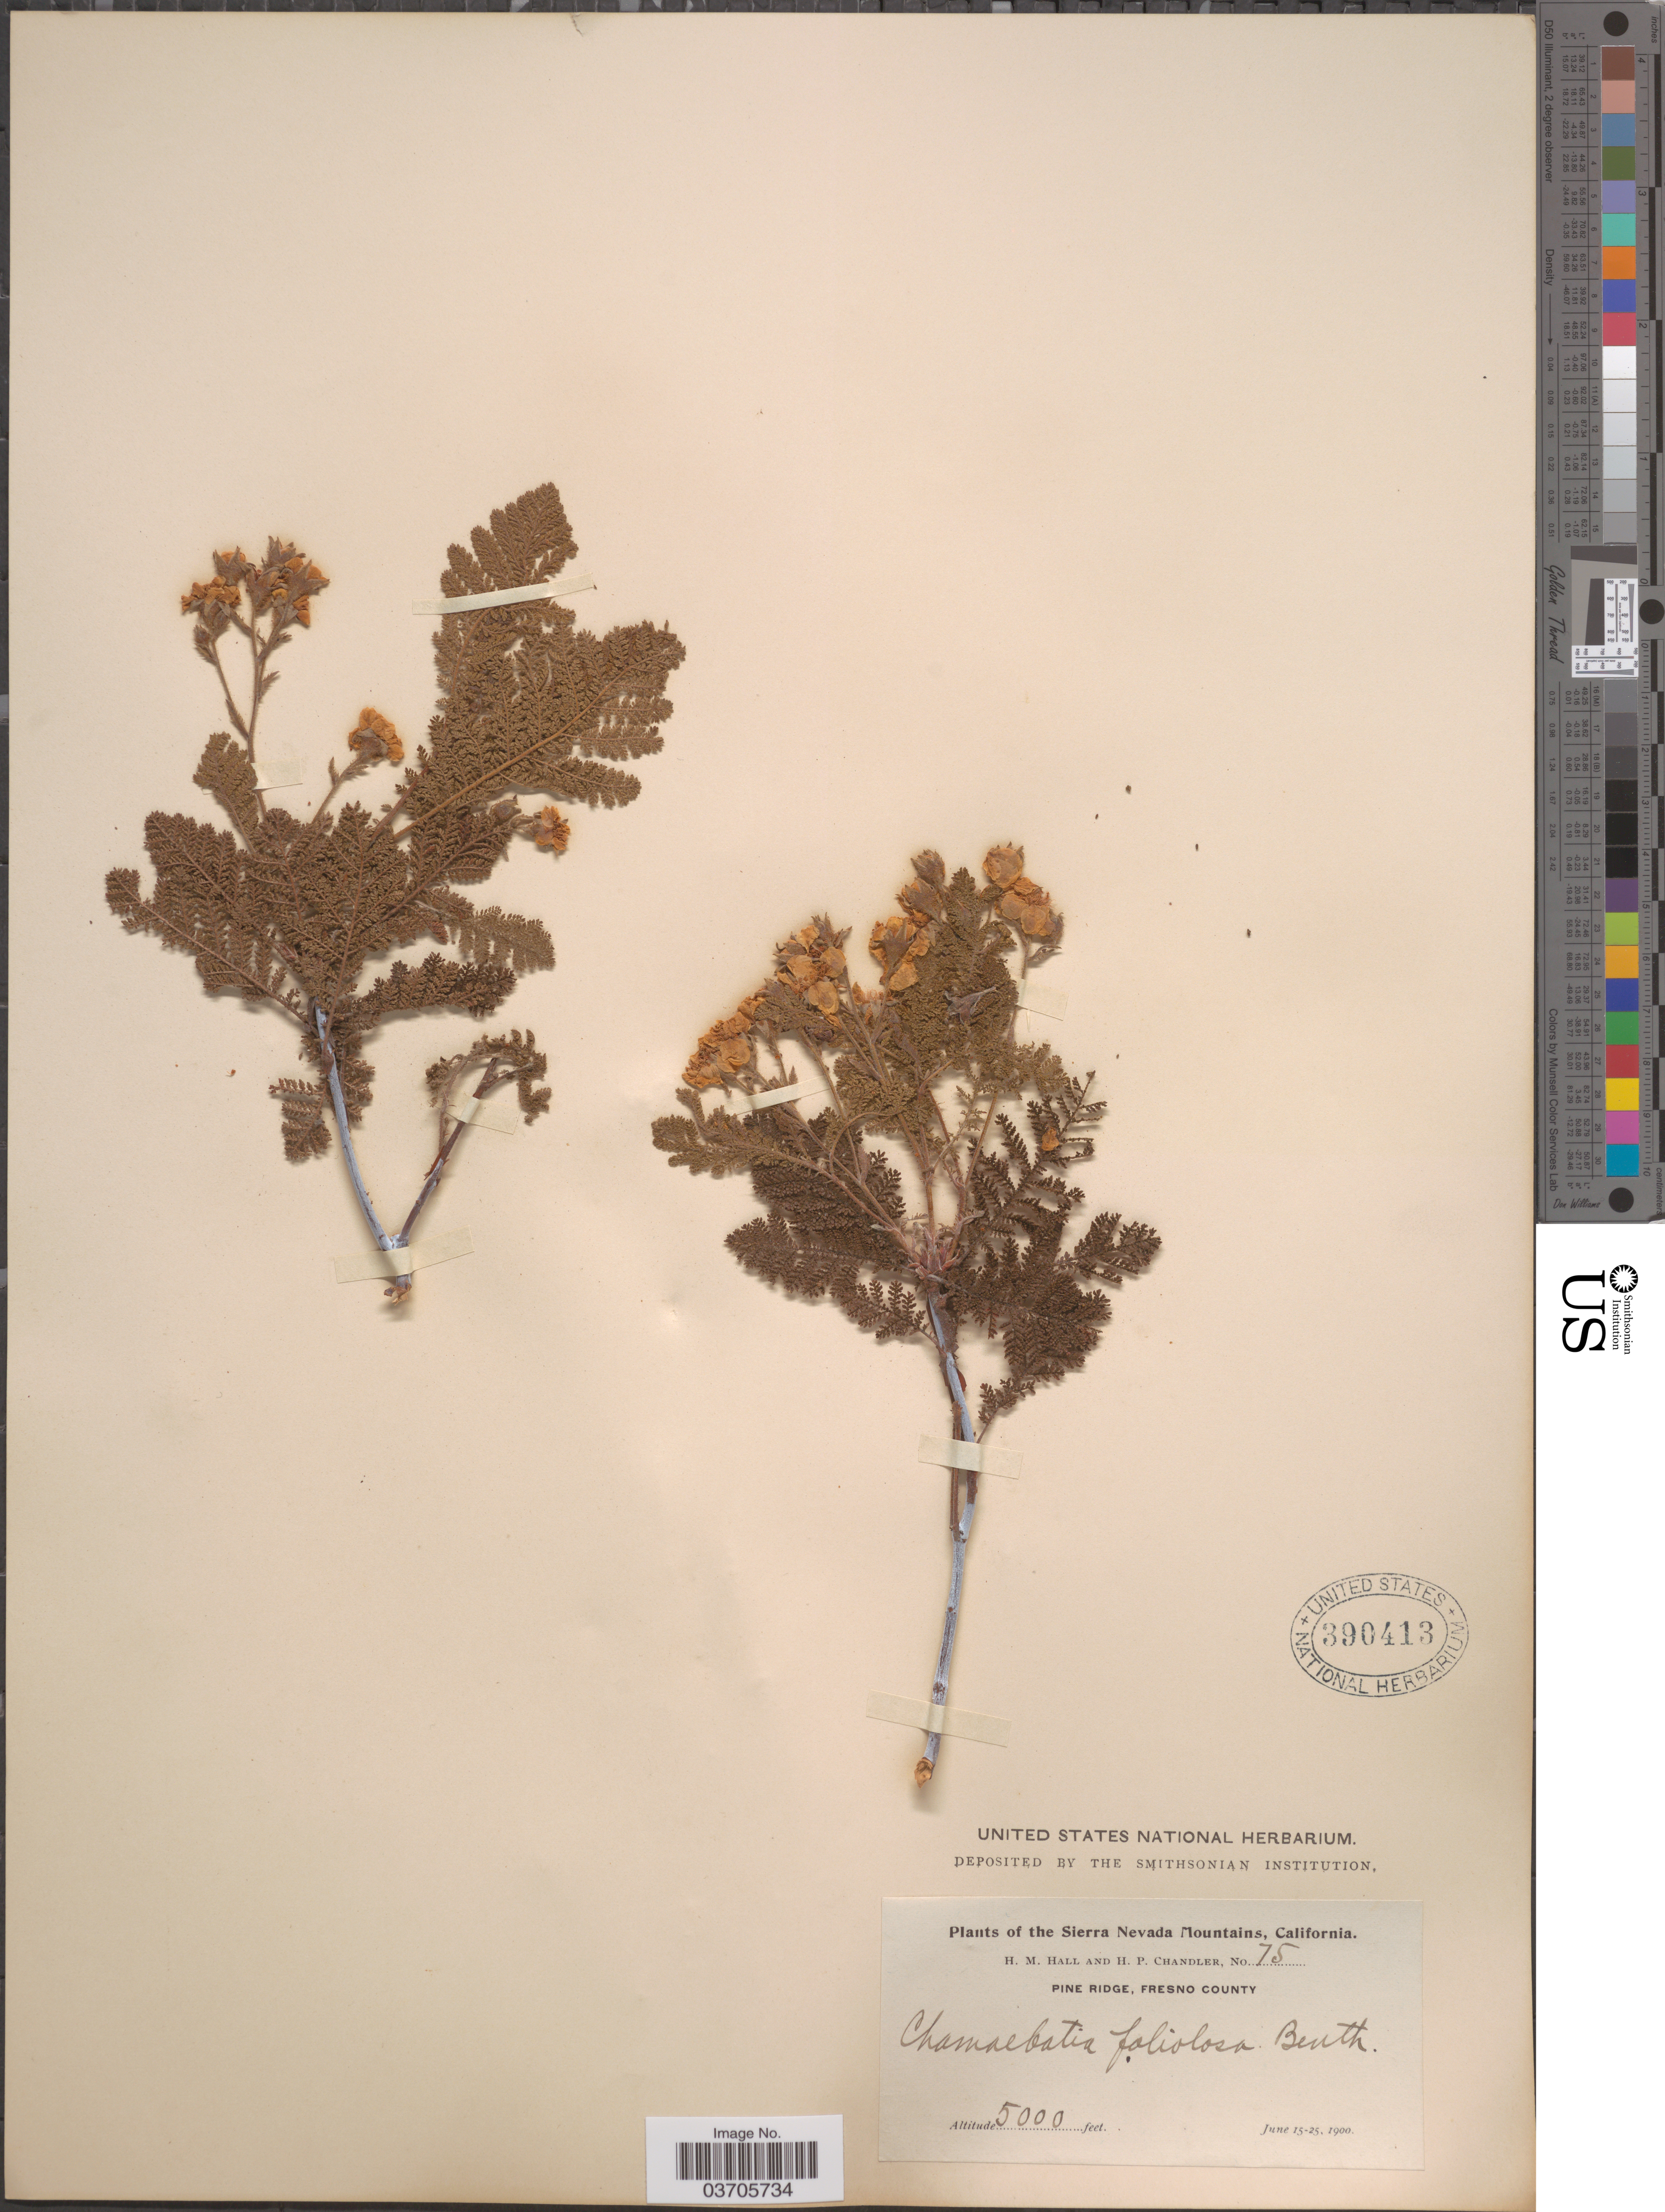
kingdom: Plantae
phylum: Tracheophyta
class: Magnoliopsida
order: Rosales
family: Rosaceae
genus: Chamaebatia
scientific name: Chamaebatia foliolosa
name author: Benth.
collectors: H. M. Hall & H. Chandler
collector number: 75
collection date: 1900-06-15/1900-06-25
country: United States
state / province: California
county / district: Fresno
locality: Sierra Nevada Mountains. Pine Ridge, Fresno County.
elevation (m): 1524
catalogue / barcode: US 390413